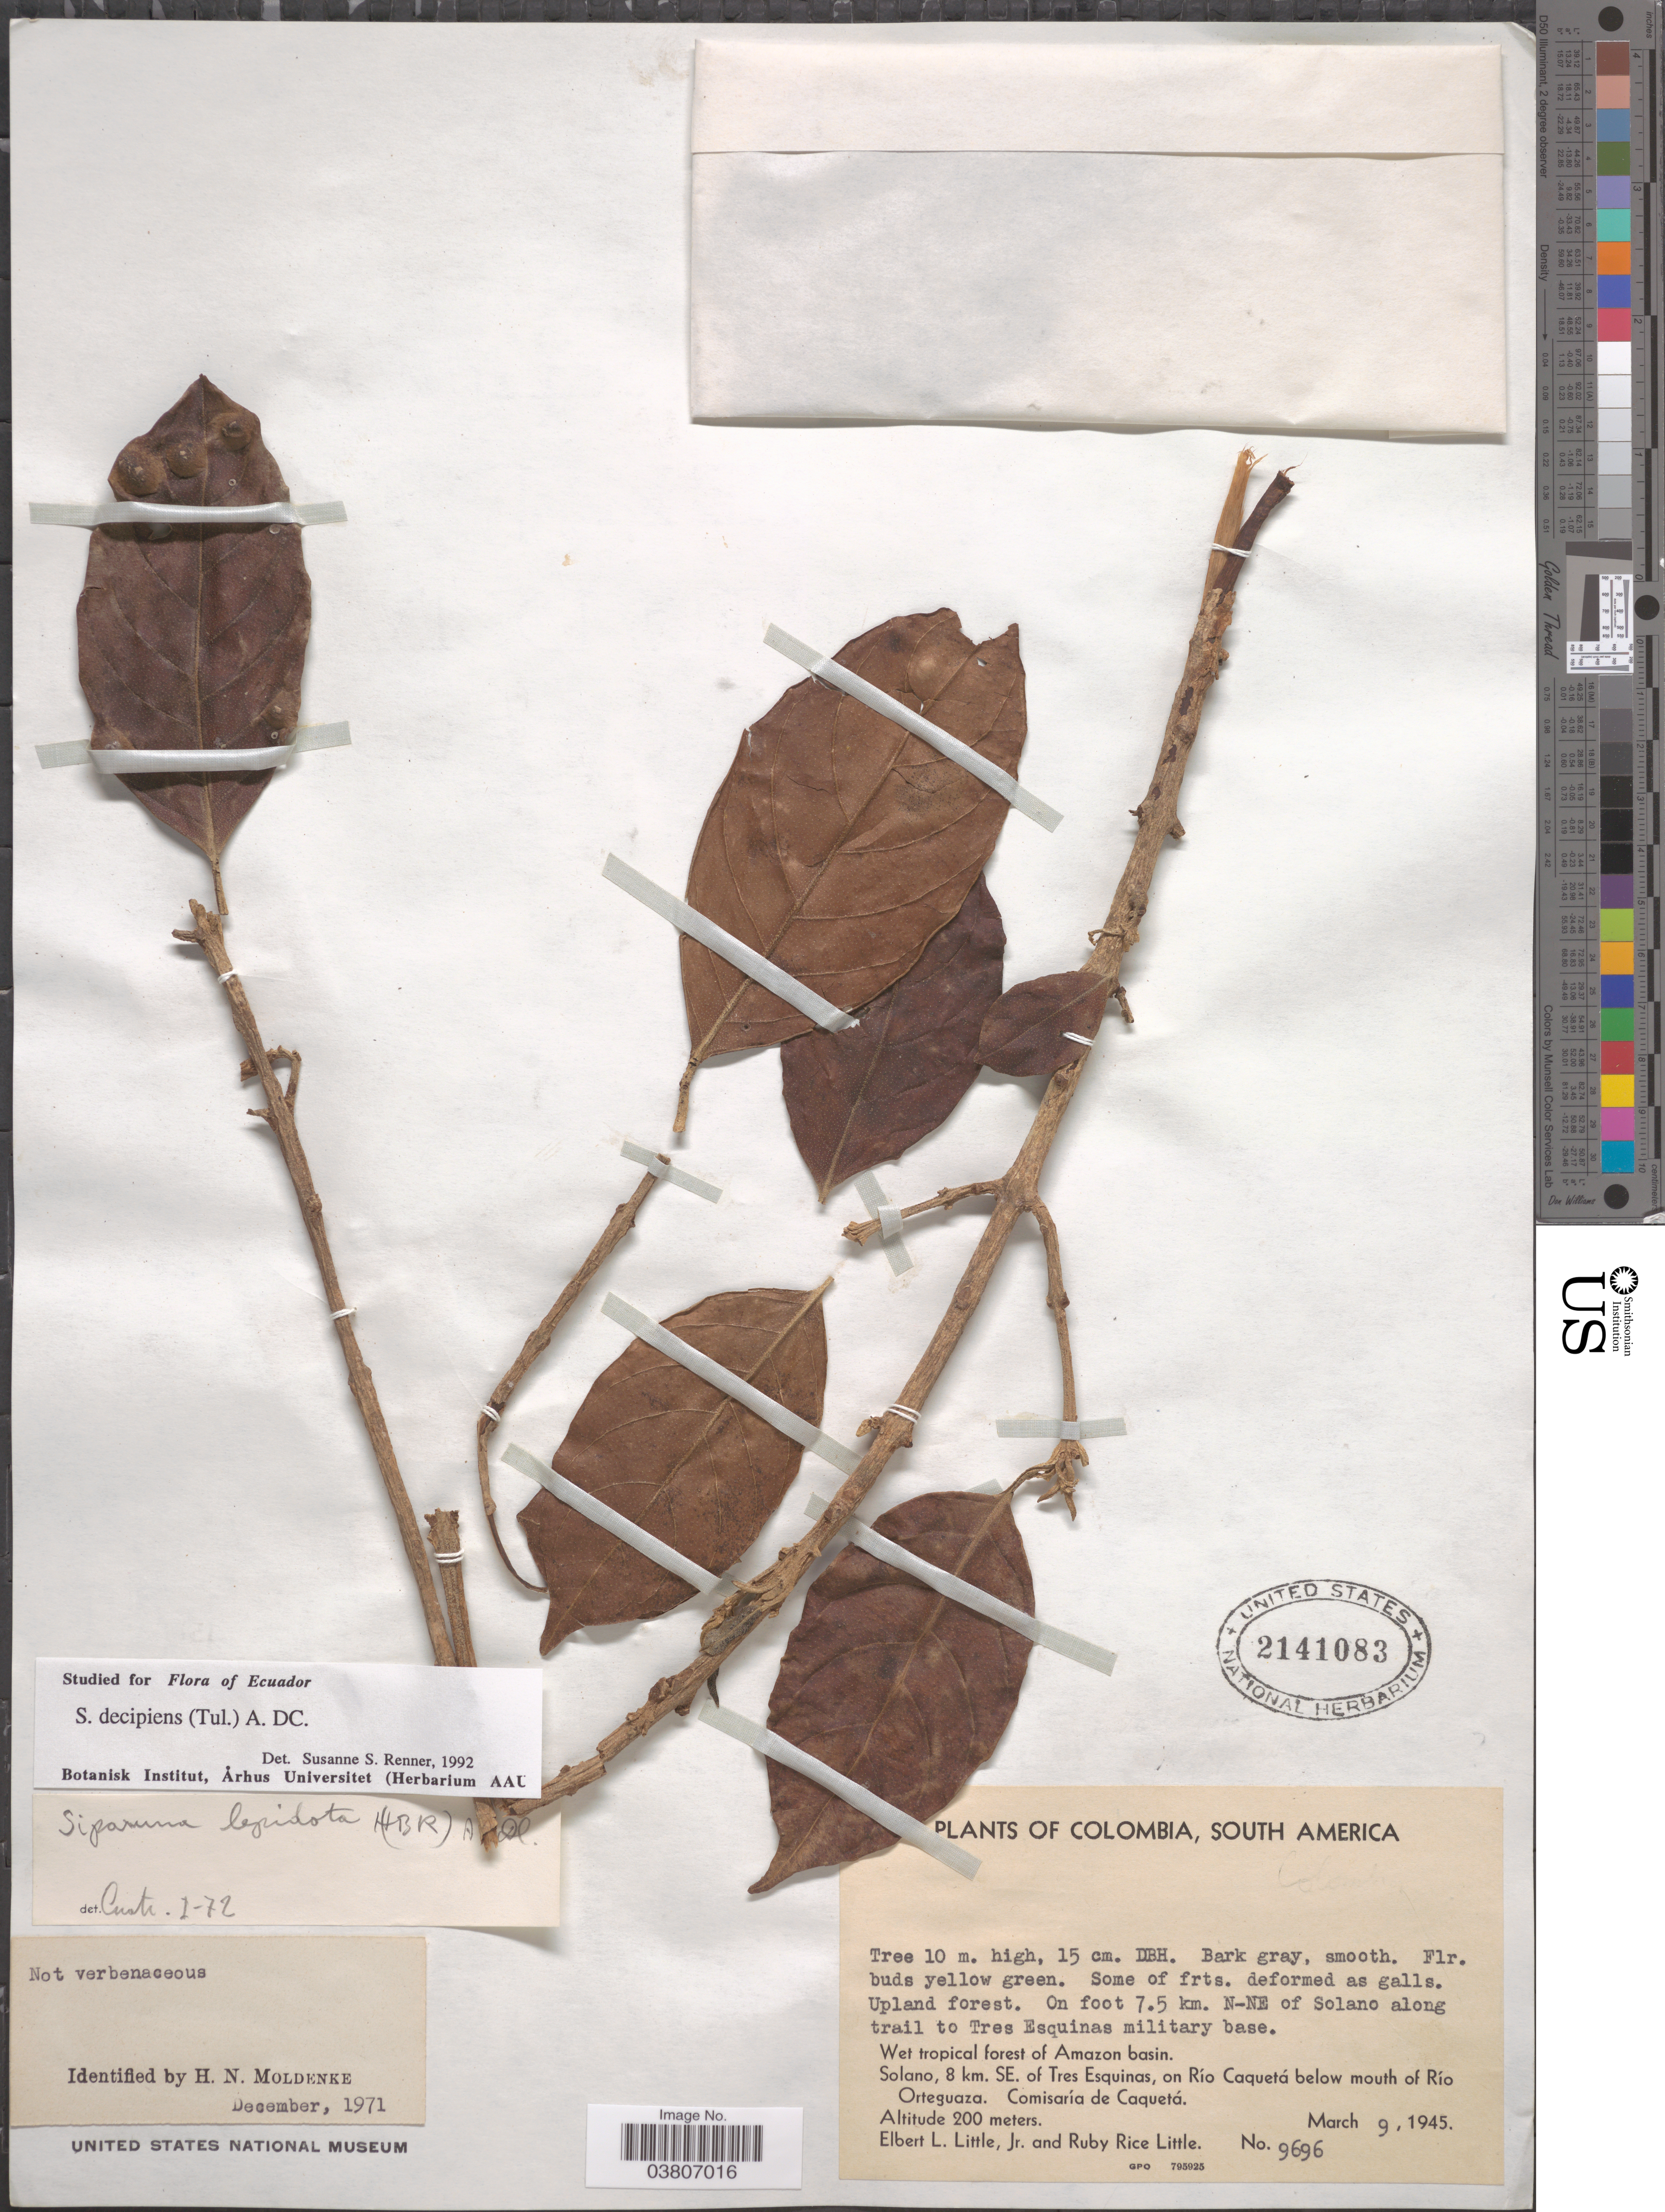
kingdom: Plantae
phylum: Tracheophyta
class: Magnoliopsida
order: Laurales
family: Siparunaceae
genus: Siparuna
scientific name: Siparuna decipiens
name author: (Tul.) A. DC.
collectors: E. L. Little & R. R. Little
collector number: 9696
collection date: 1945-03-09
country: Colombia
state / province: Caquetá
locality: Upland forest. On foot 7.5 km. N-NE of Solano along trail to Tres Esquinas military base. Wet tropical forest of Amazon basin. Solano, 8 km. SE. of Tres Esquinas, on Río Caquetá below mouth of Río Orteguaza. Comisaría de Caquetá.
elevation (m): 200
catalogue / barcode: US 2141083